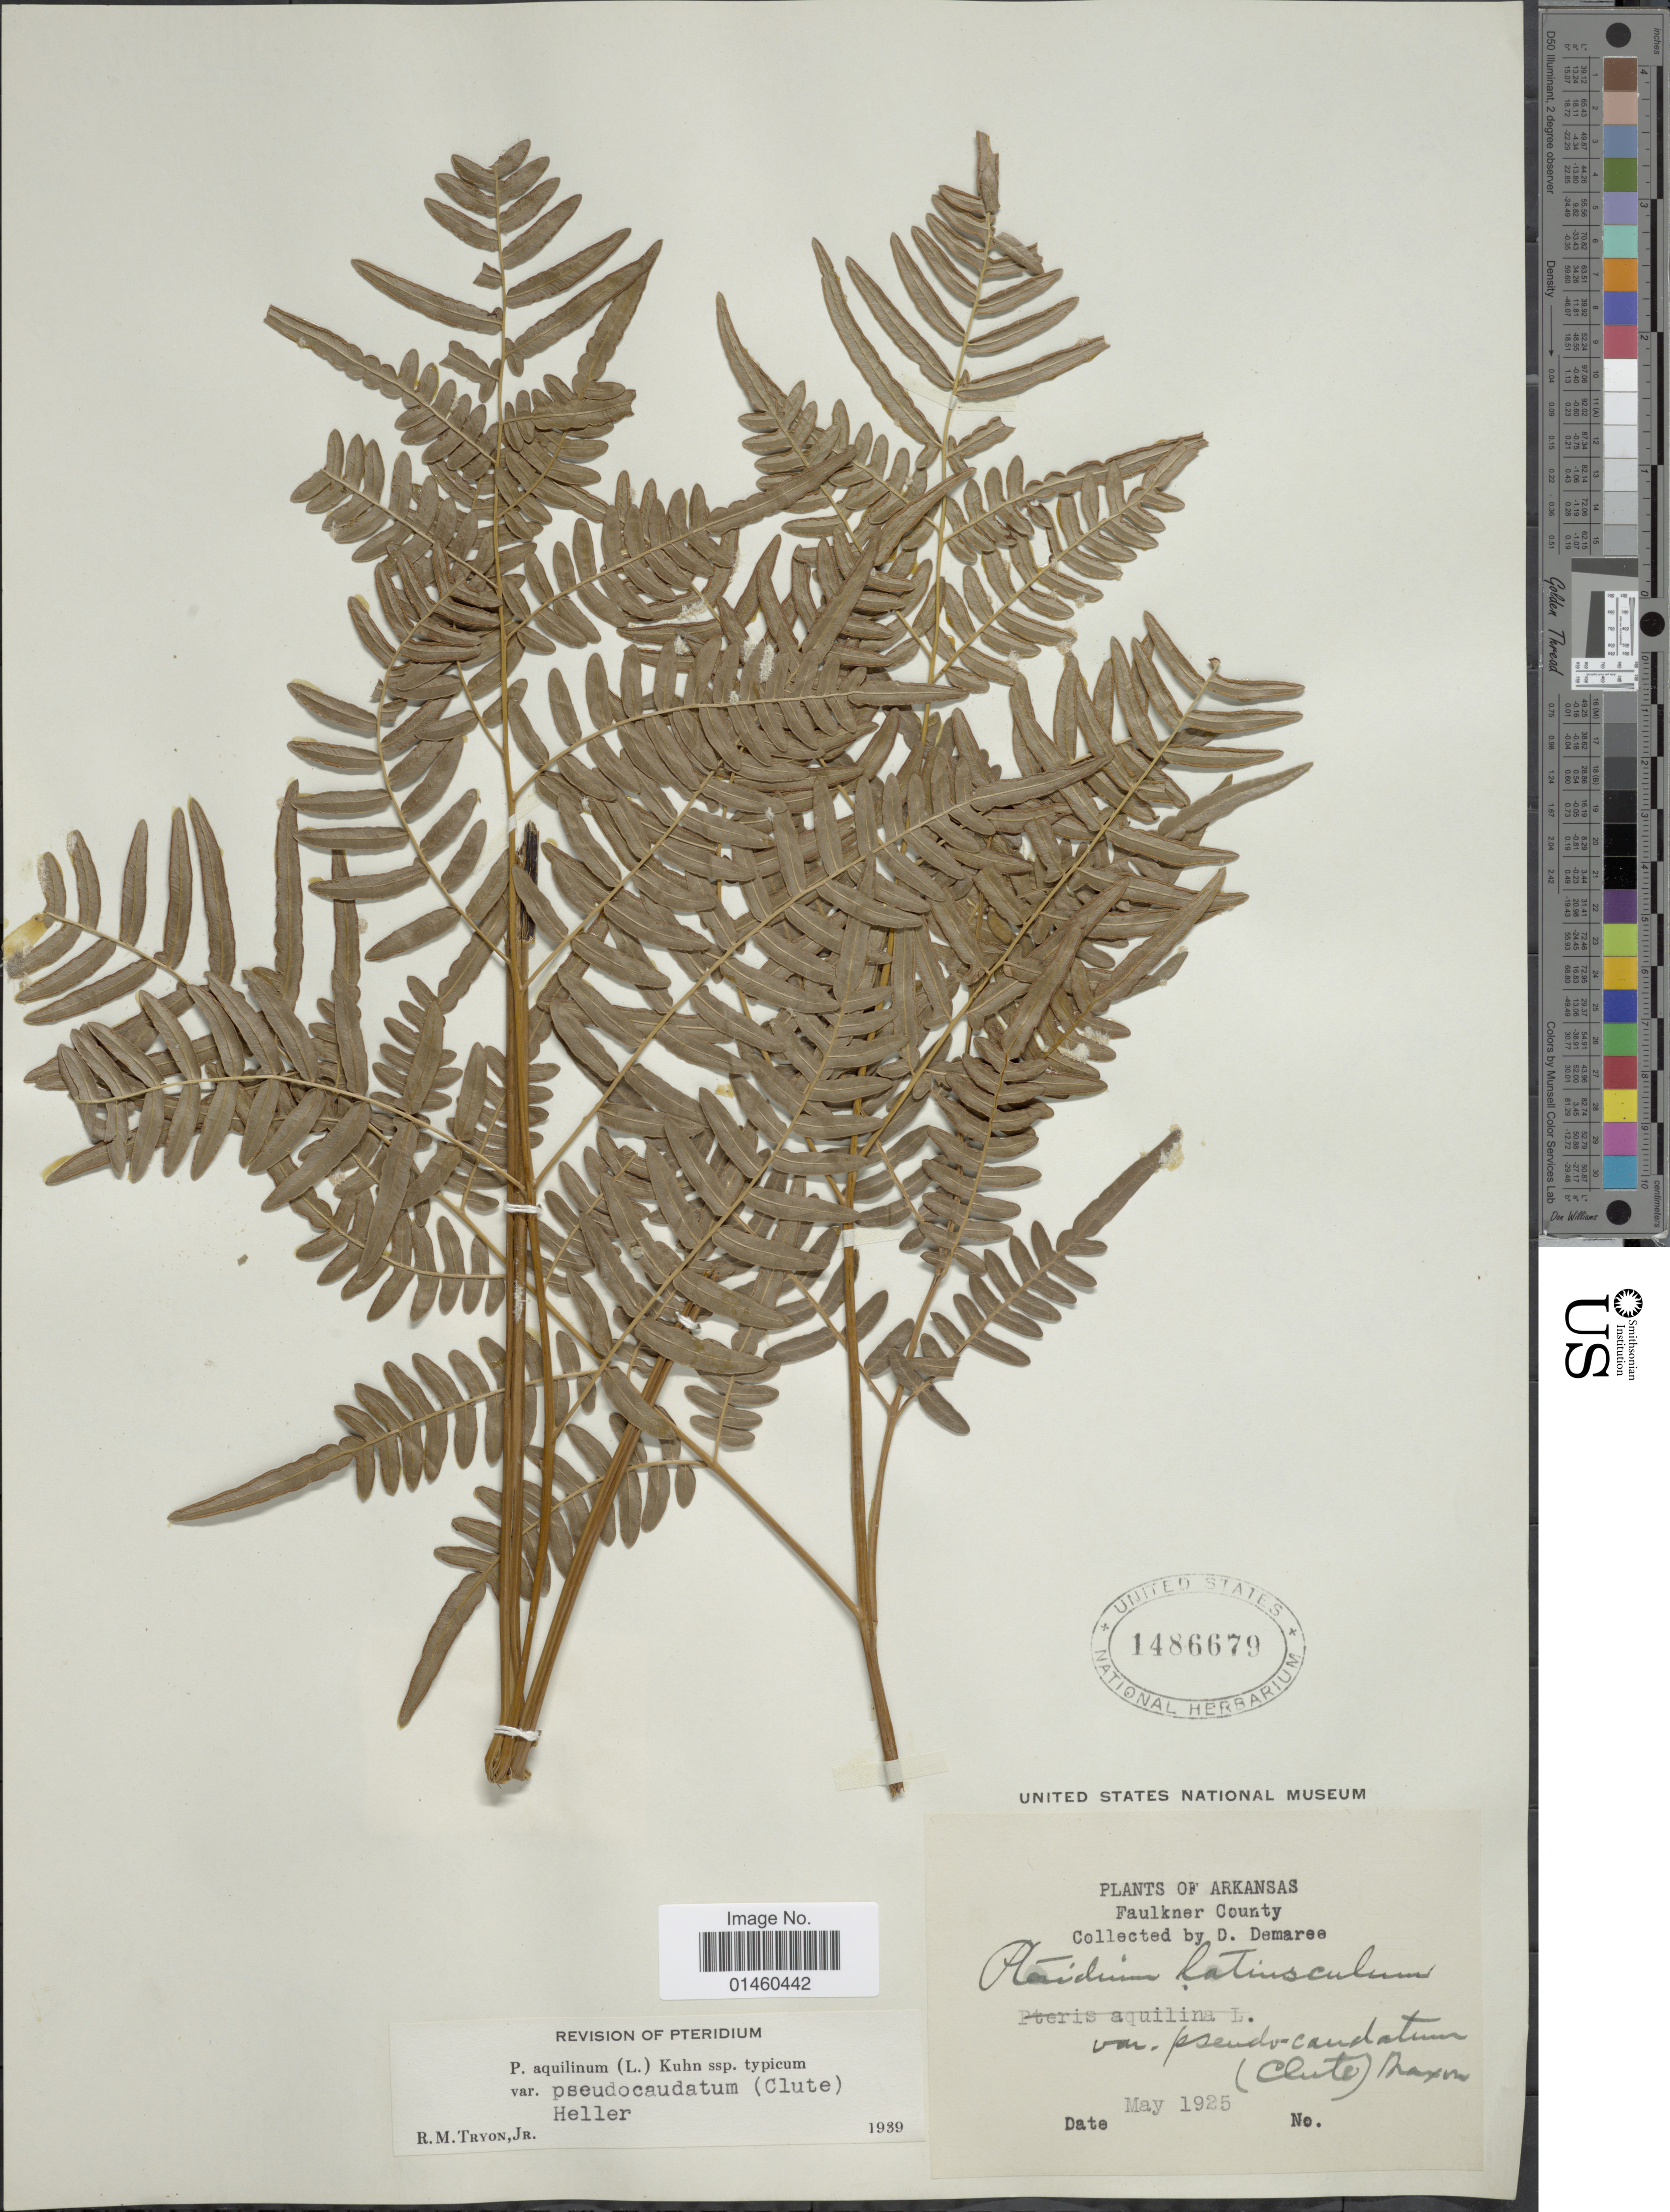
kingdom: Plantae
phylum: Tracheophyta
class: Polypodiopsida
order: Polypodiales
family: Dennstaedtiaceae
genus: Pteridium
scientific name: Pteridium aquilinum var. pseudocaudatum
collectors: D. Demaree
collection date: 1925-05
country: United States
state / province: Arkansas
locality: Faulkner County.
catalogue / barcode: US 1486679